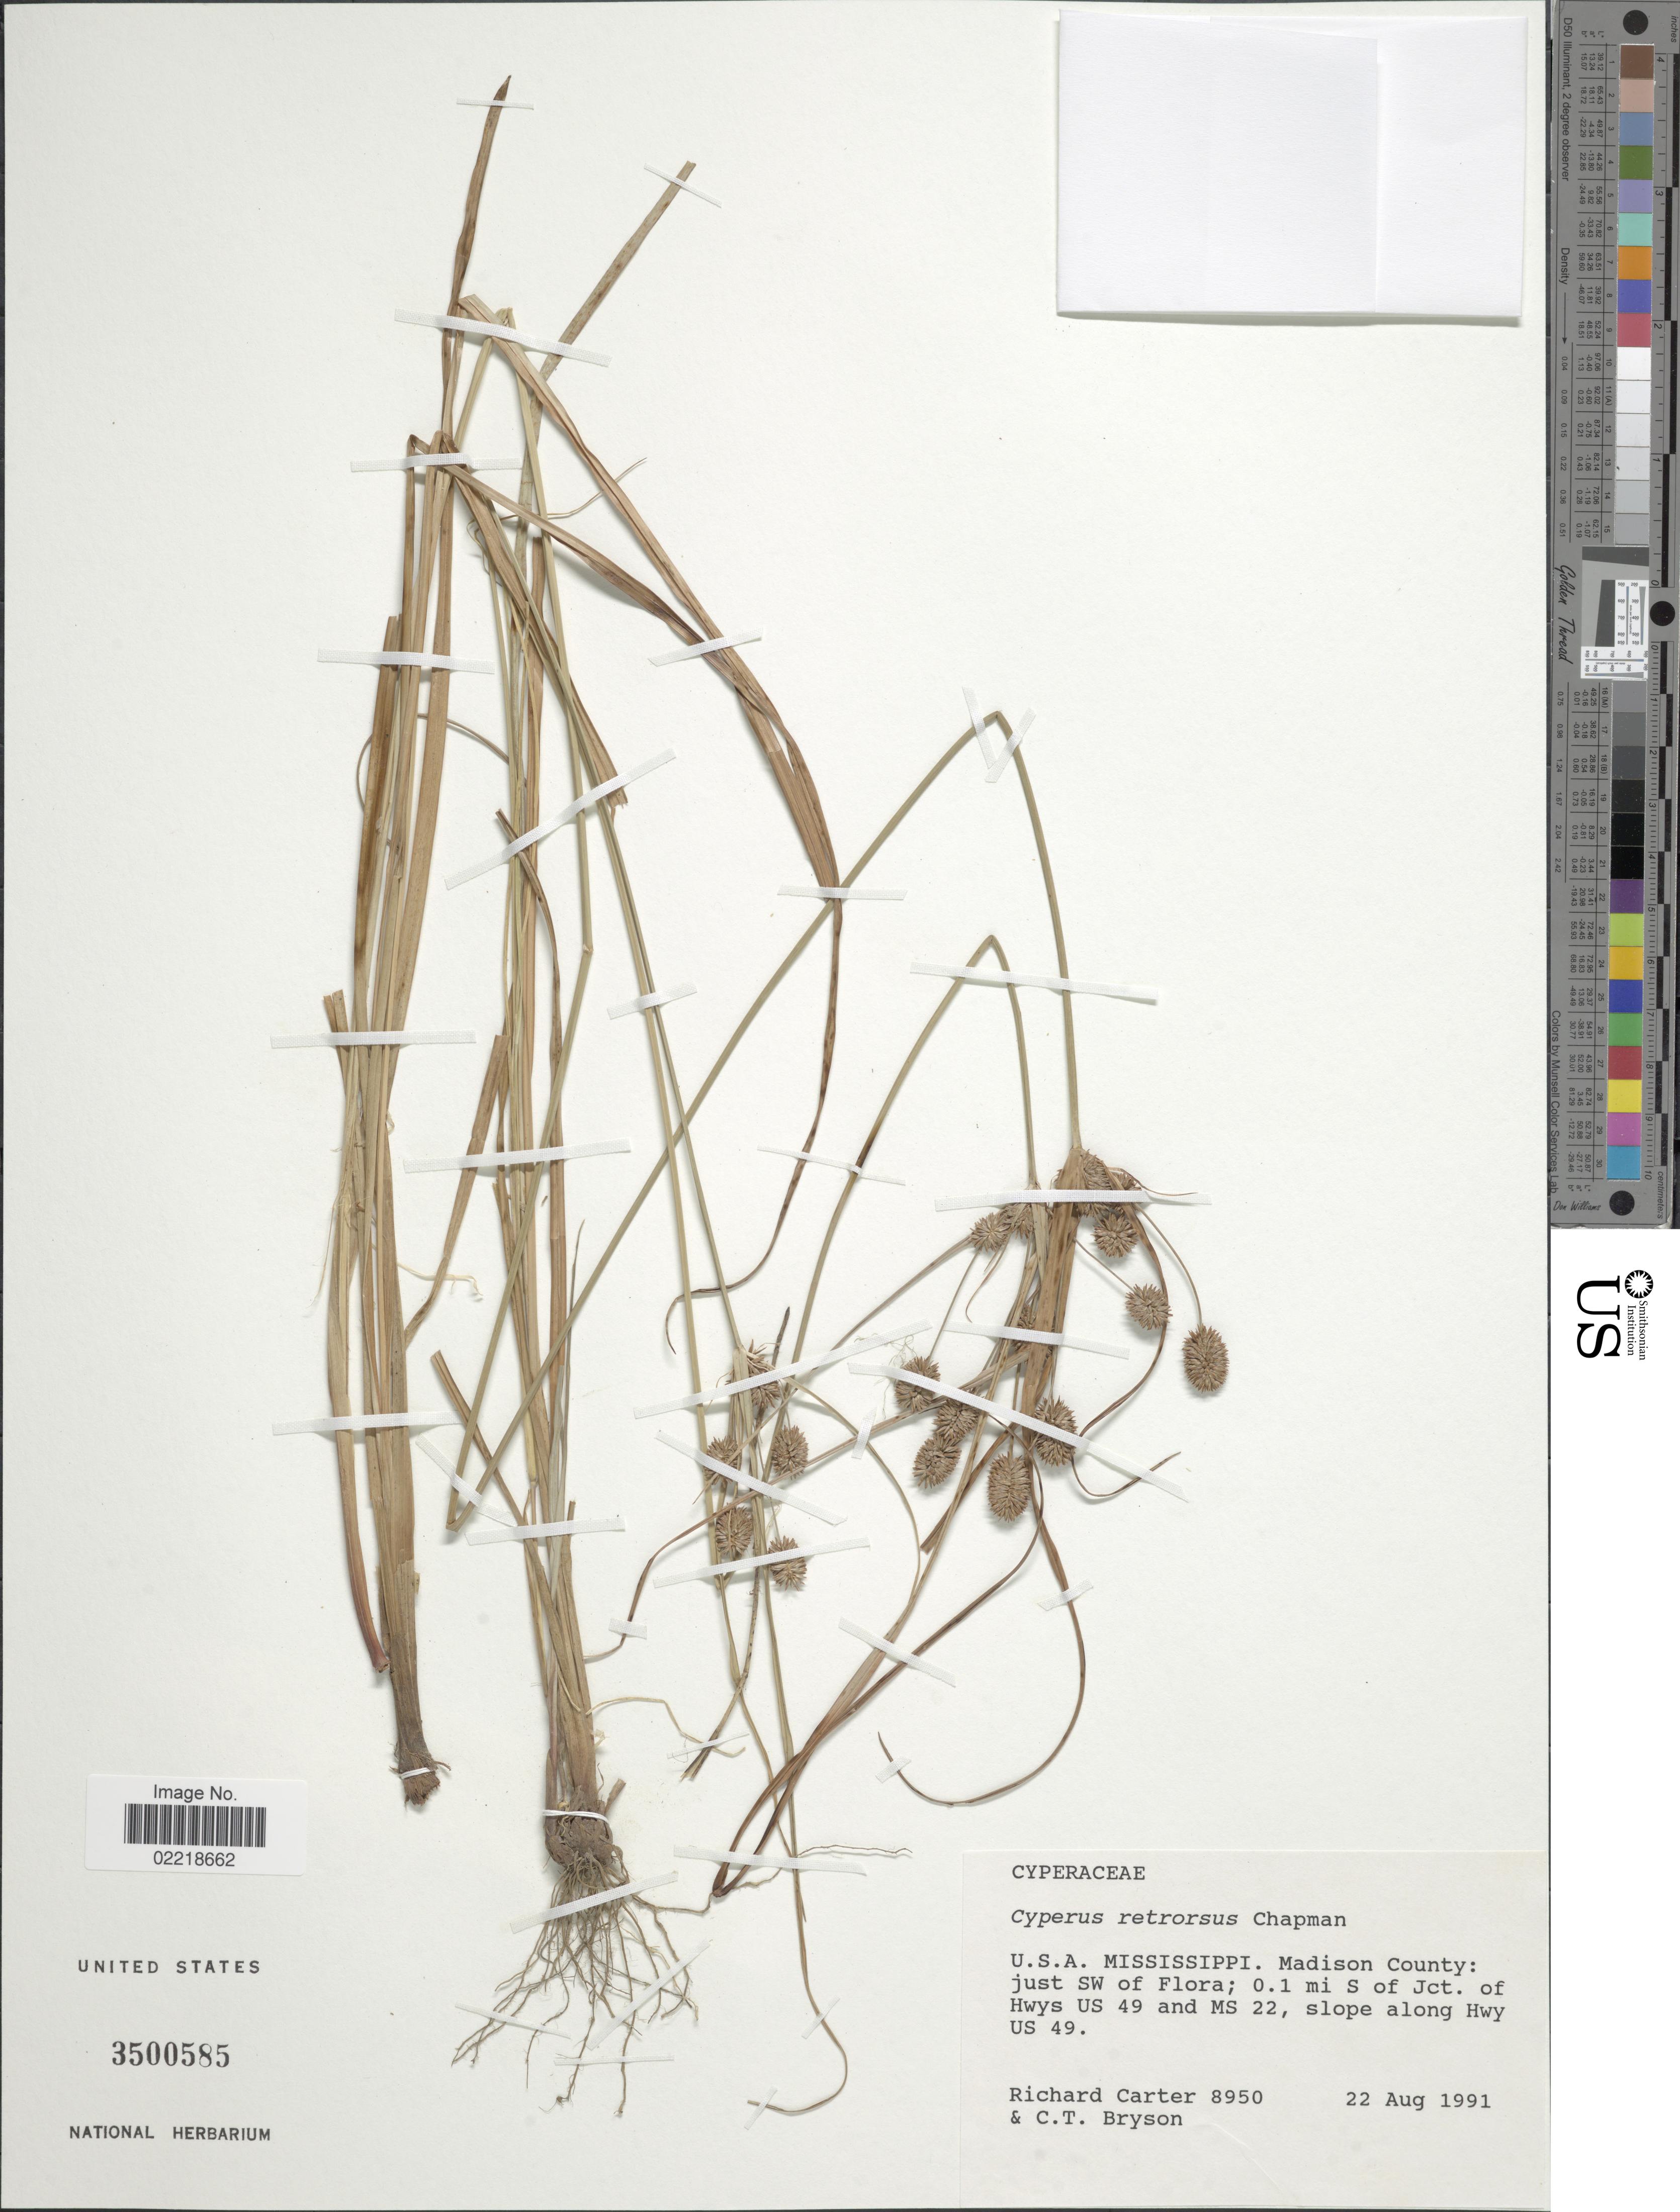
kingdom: Plantae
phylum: Tracheophyta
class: Liliopsida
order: Poales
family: Cyperaceae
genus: Cyperus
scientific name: Cyperus retrorsus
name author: Chapm.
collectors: R. Carter & C. Bryson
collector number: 8950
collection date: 1991-08-22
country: United States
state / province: Mississippi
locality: Madison County: just SW of Flora; 0.1 mi S of Jct. of Hwys US 49 and MS 22, slope along Hwy US 49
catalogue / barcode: US 3500585